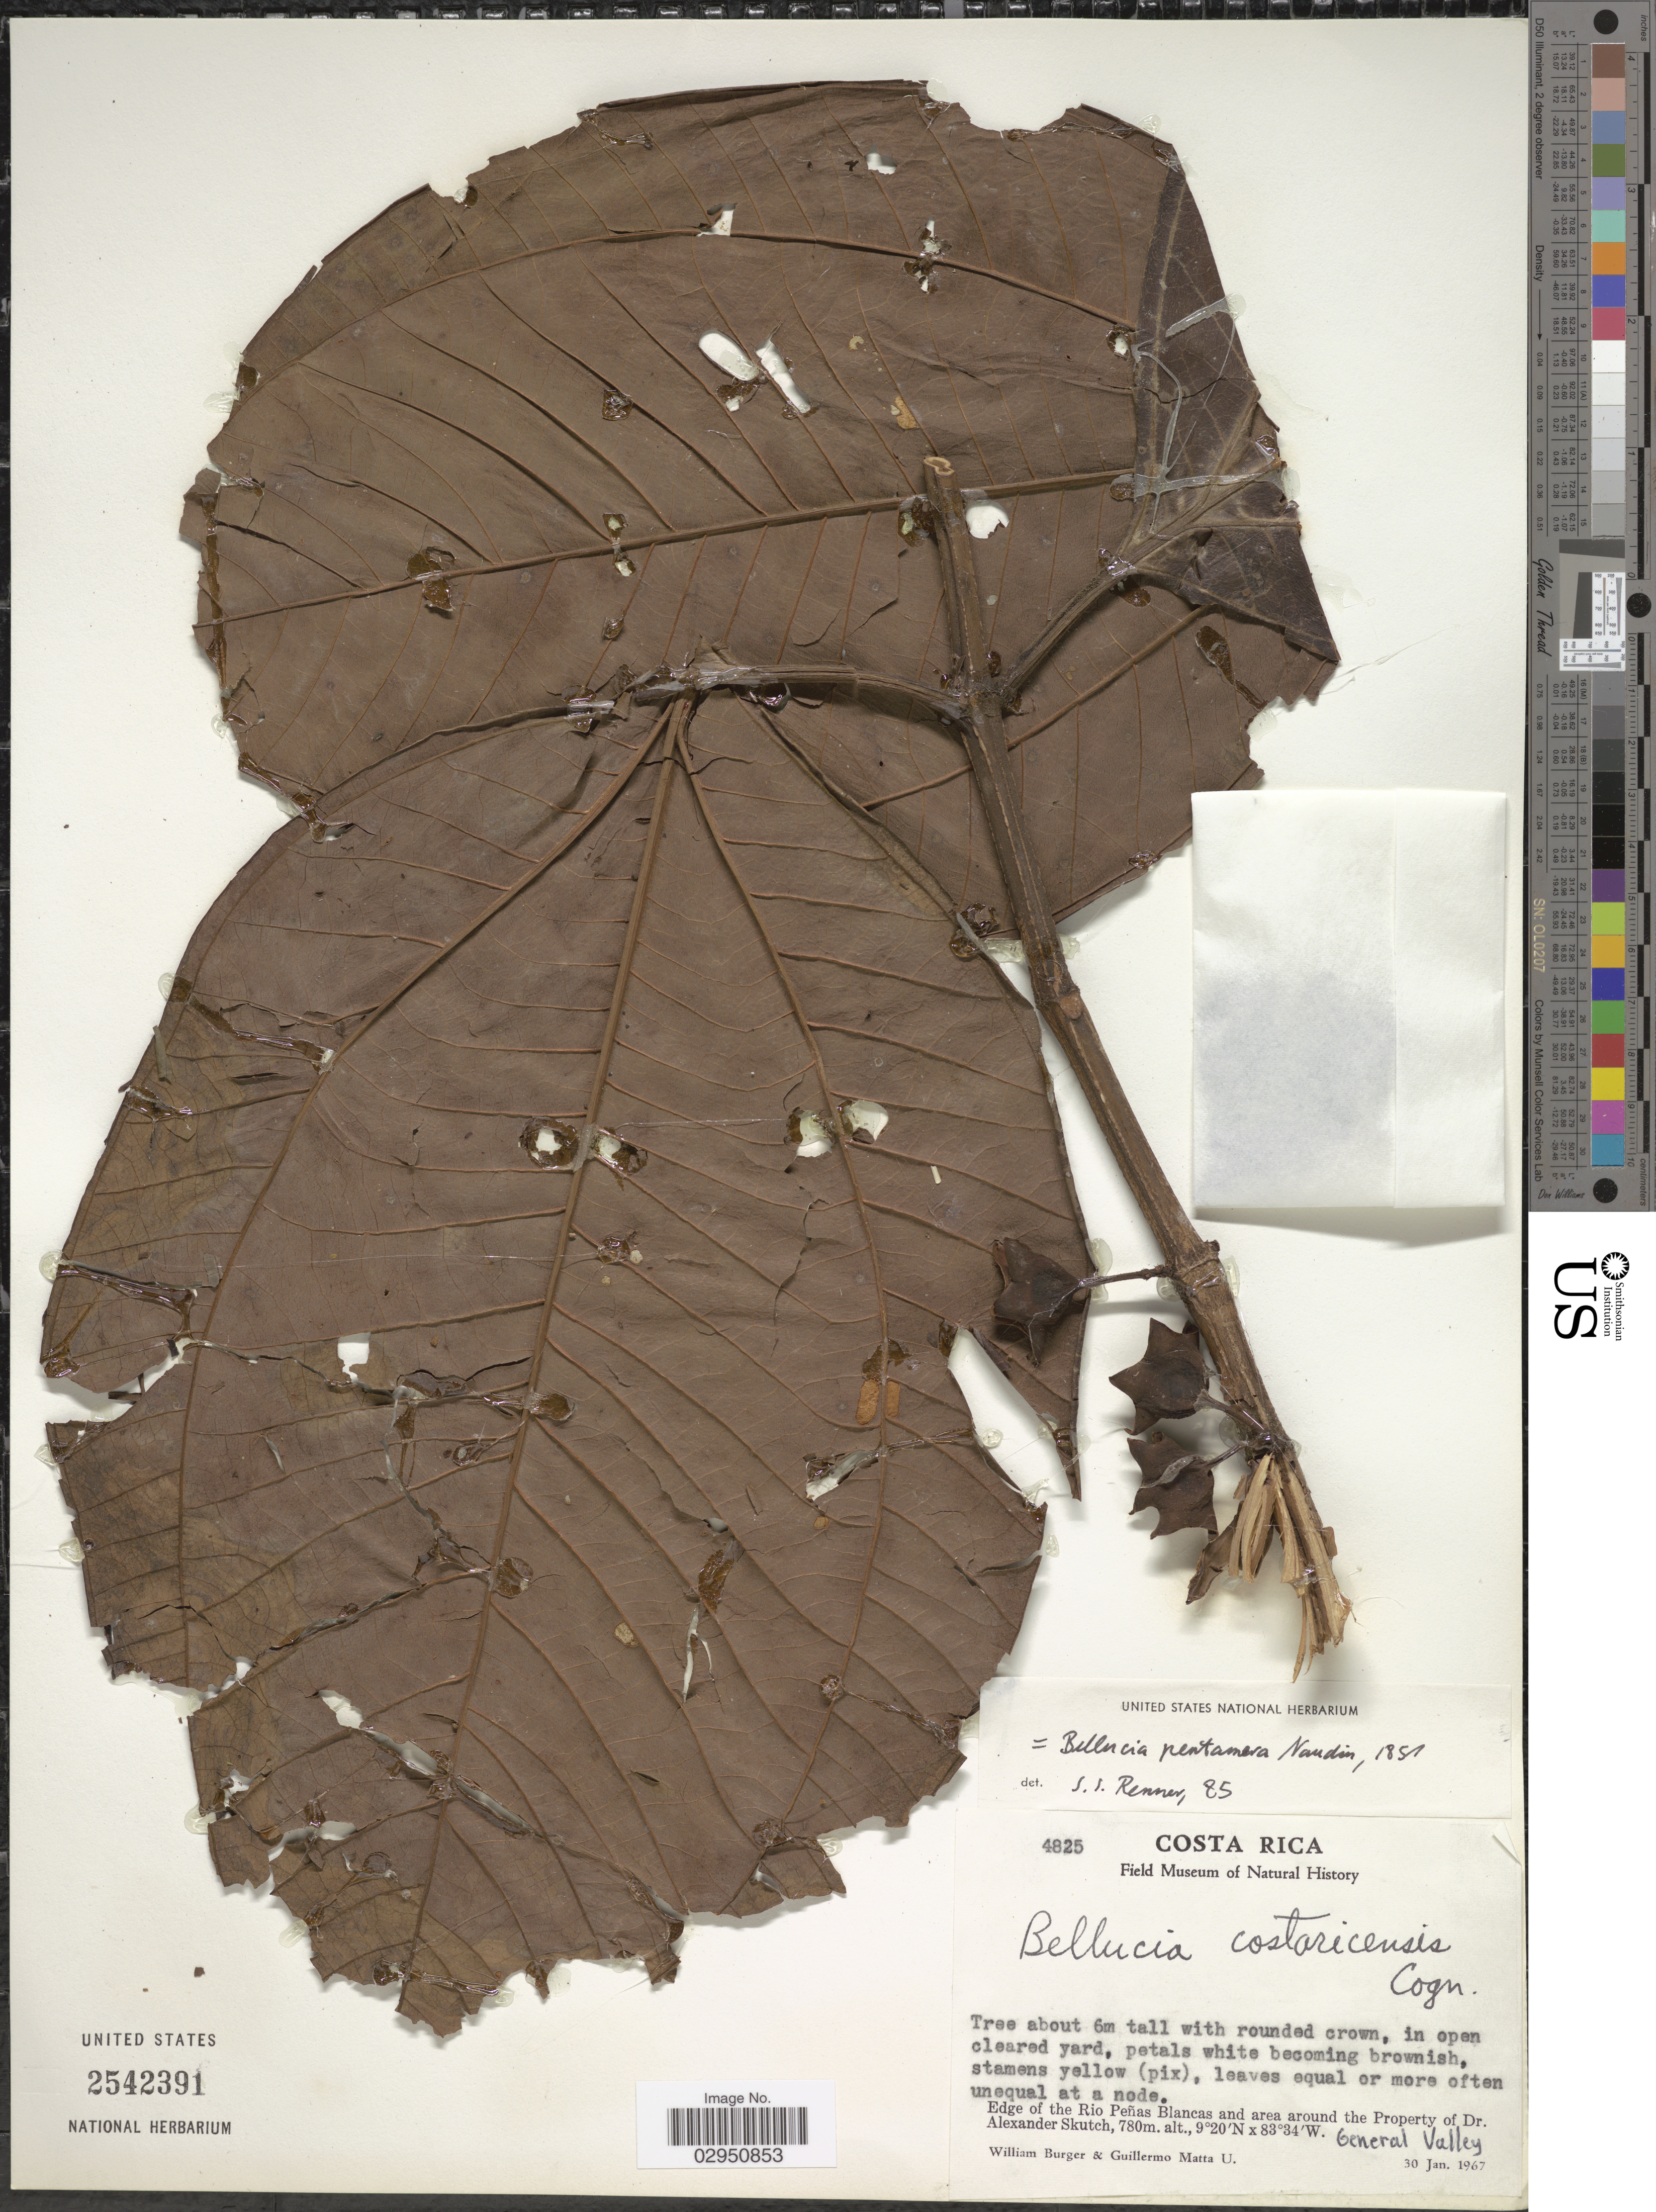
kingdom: Plantae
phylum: Tracheophyta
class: Magnoliopsida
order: Myrtales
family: Melastomataceae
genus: Bellucia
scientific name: Bellucia pentamera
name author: Naudin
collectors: W. Burger & G. Matta U.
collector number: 4825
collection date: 1967-01-30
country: Costa Rica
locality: Edge of the Rio Peñas and area around the Property of Dr. Alexander Skutch. General Valley.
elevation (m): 780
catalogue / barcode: US 2542391